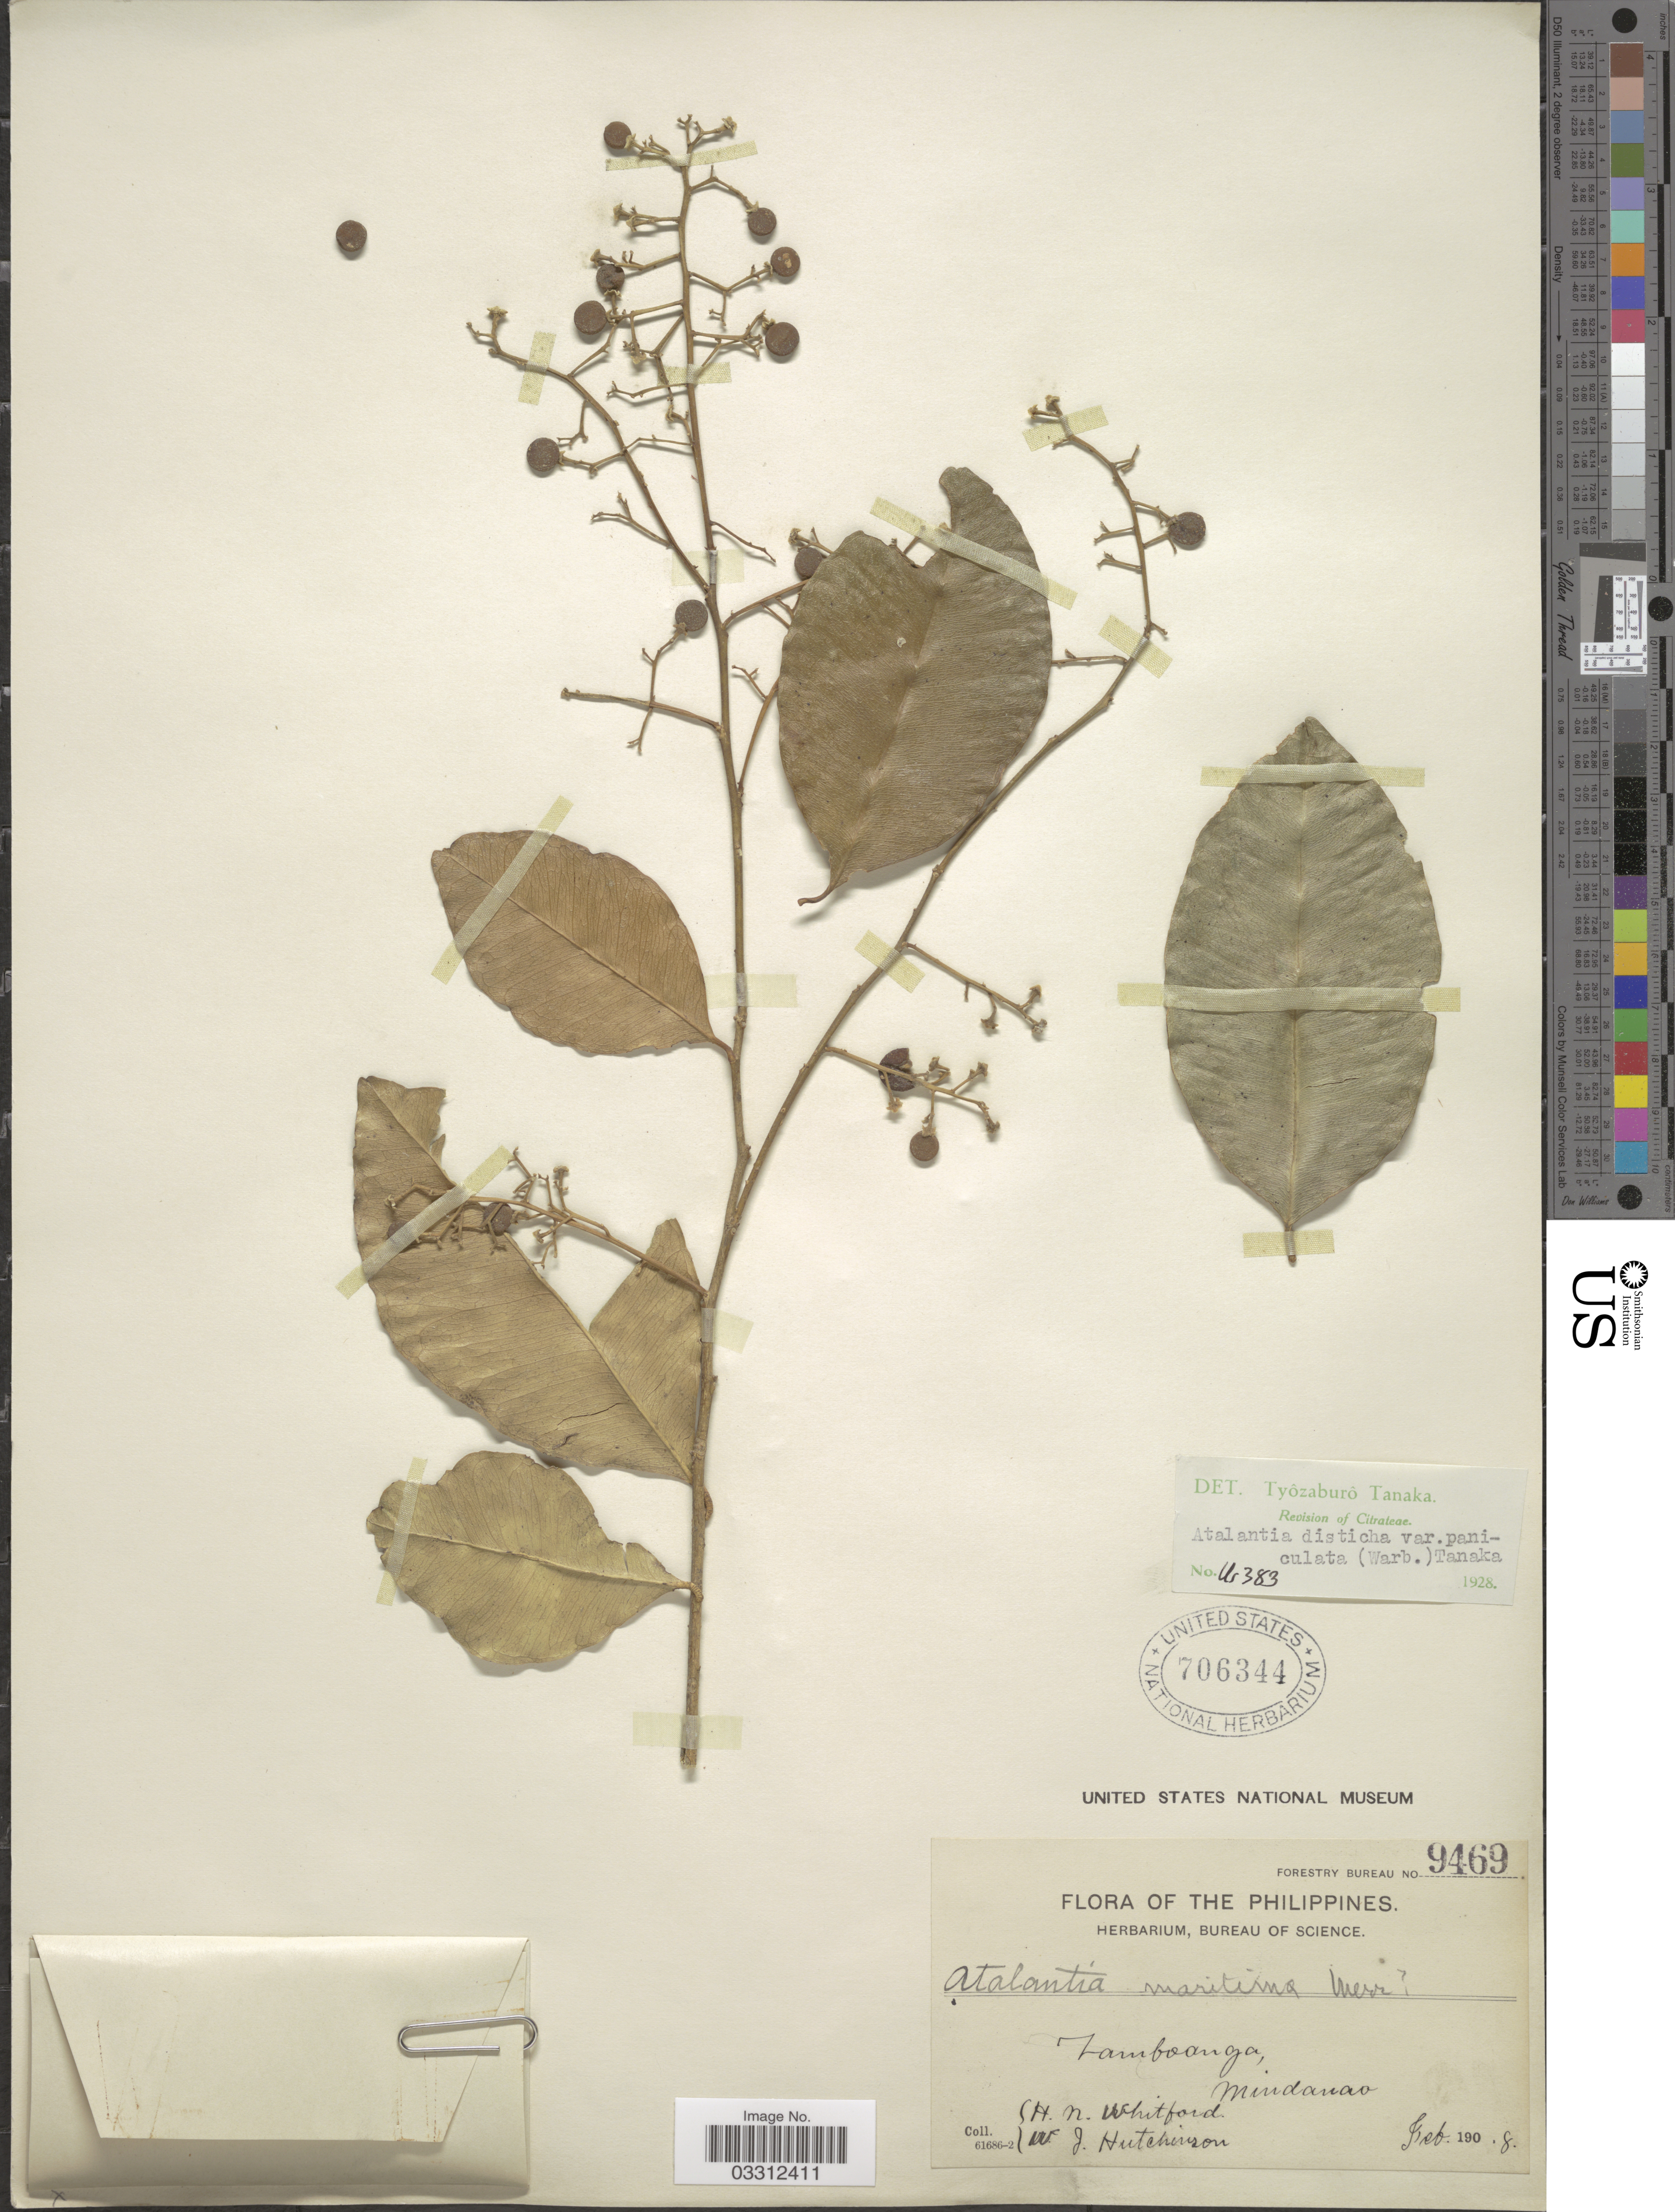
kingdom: Plantae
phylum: Tracheophyta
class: Magnoliopsida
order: Sapindales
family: Rutaceae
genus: Atalantia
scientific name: Atalantia racemosa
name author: Wight ex Hook.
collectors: H. N. Whitford & W. J. Hutchinson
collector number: Forestry Bureau 9469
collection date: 1908-02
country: Philippines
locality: Zamboanga, Mindanao.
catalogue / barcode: US 706344